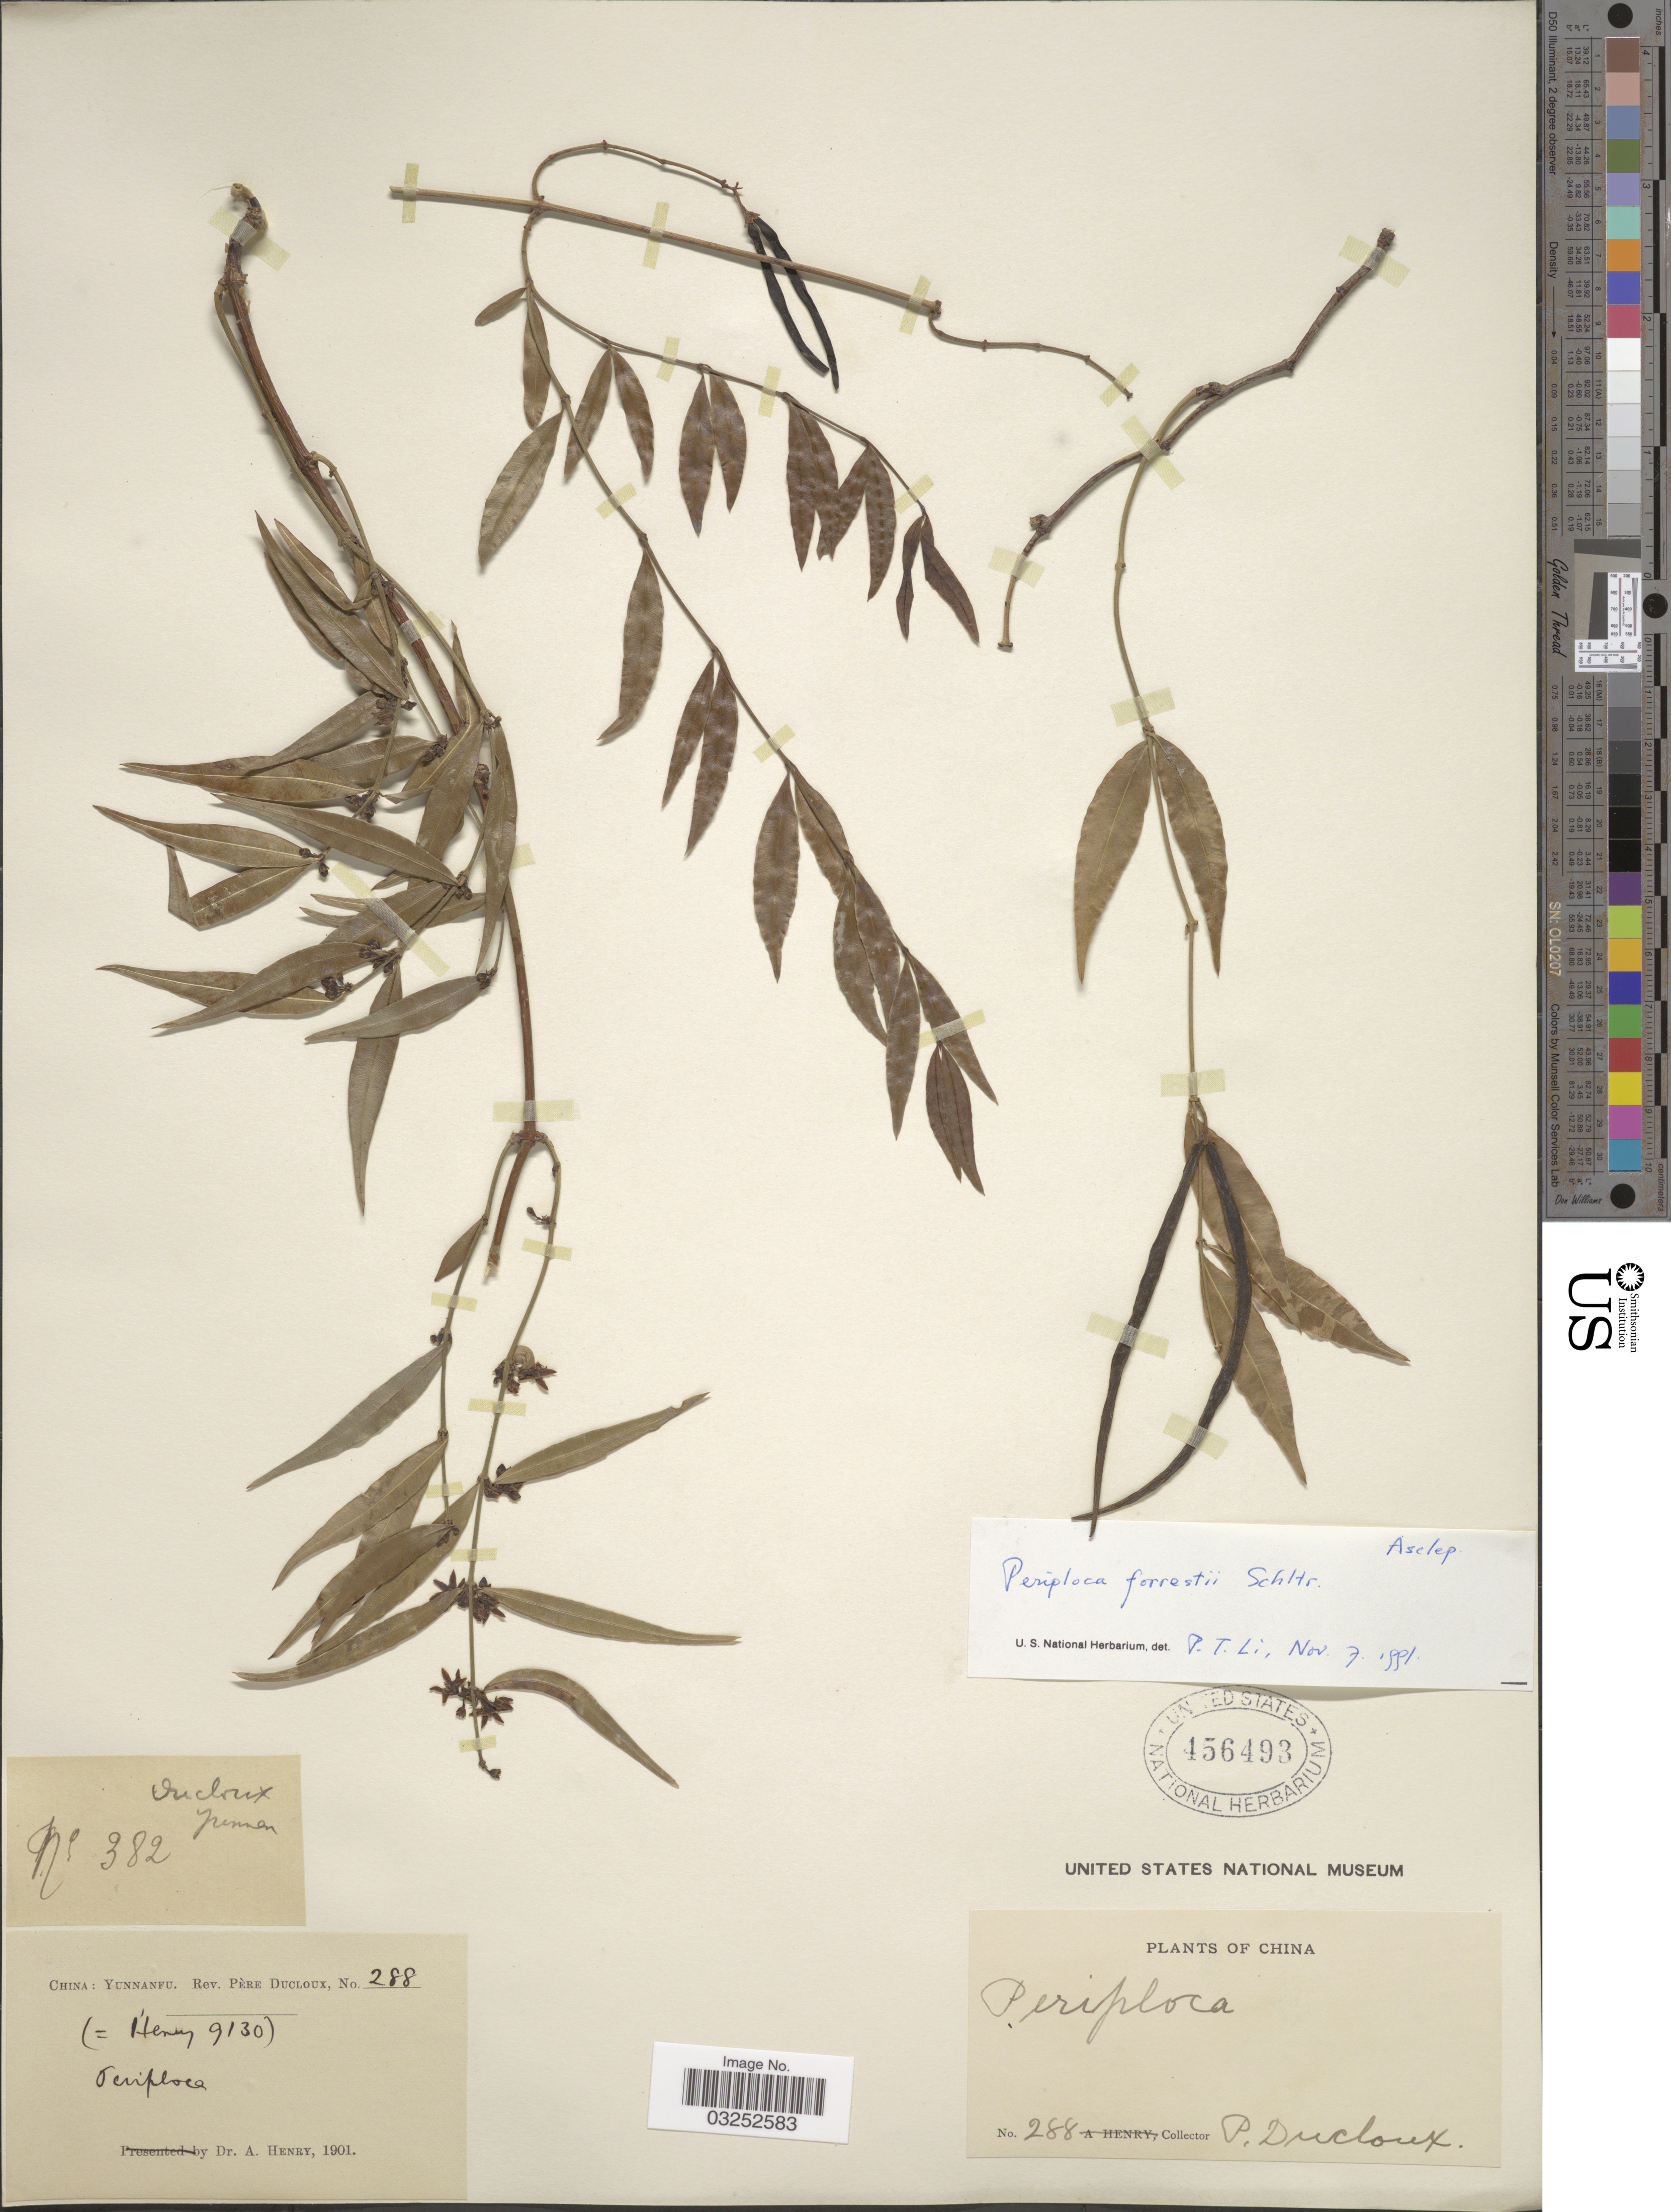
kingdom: Plantae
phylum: Tracheophyta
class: Magnoliopsida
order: Gentianales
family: Apocynaceae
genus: Periploca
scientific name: Periploca forrestii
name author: Schltr.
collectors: F. Ducloux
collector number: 288/382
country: China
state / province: Yunnan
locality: Yunnanfu.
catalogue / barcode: US 456493